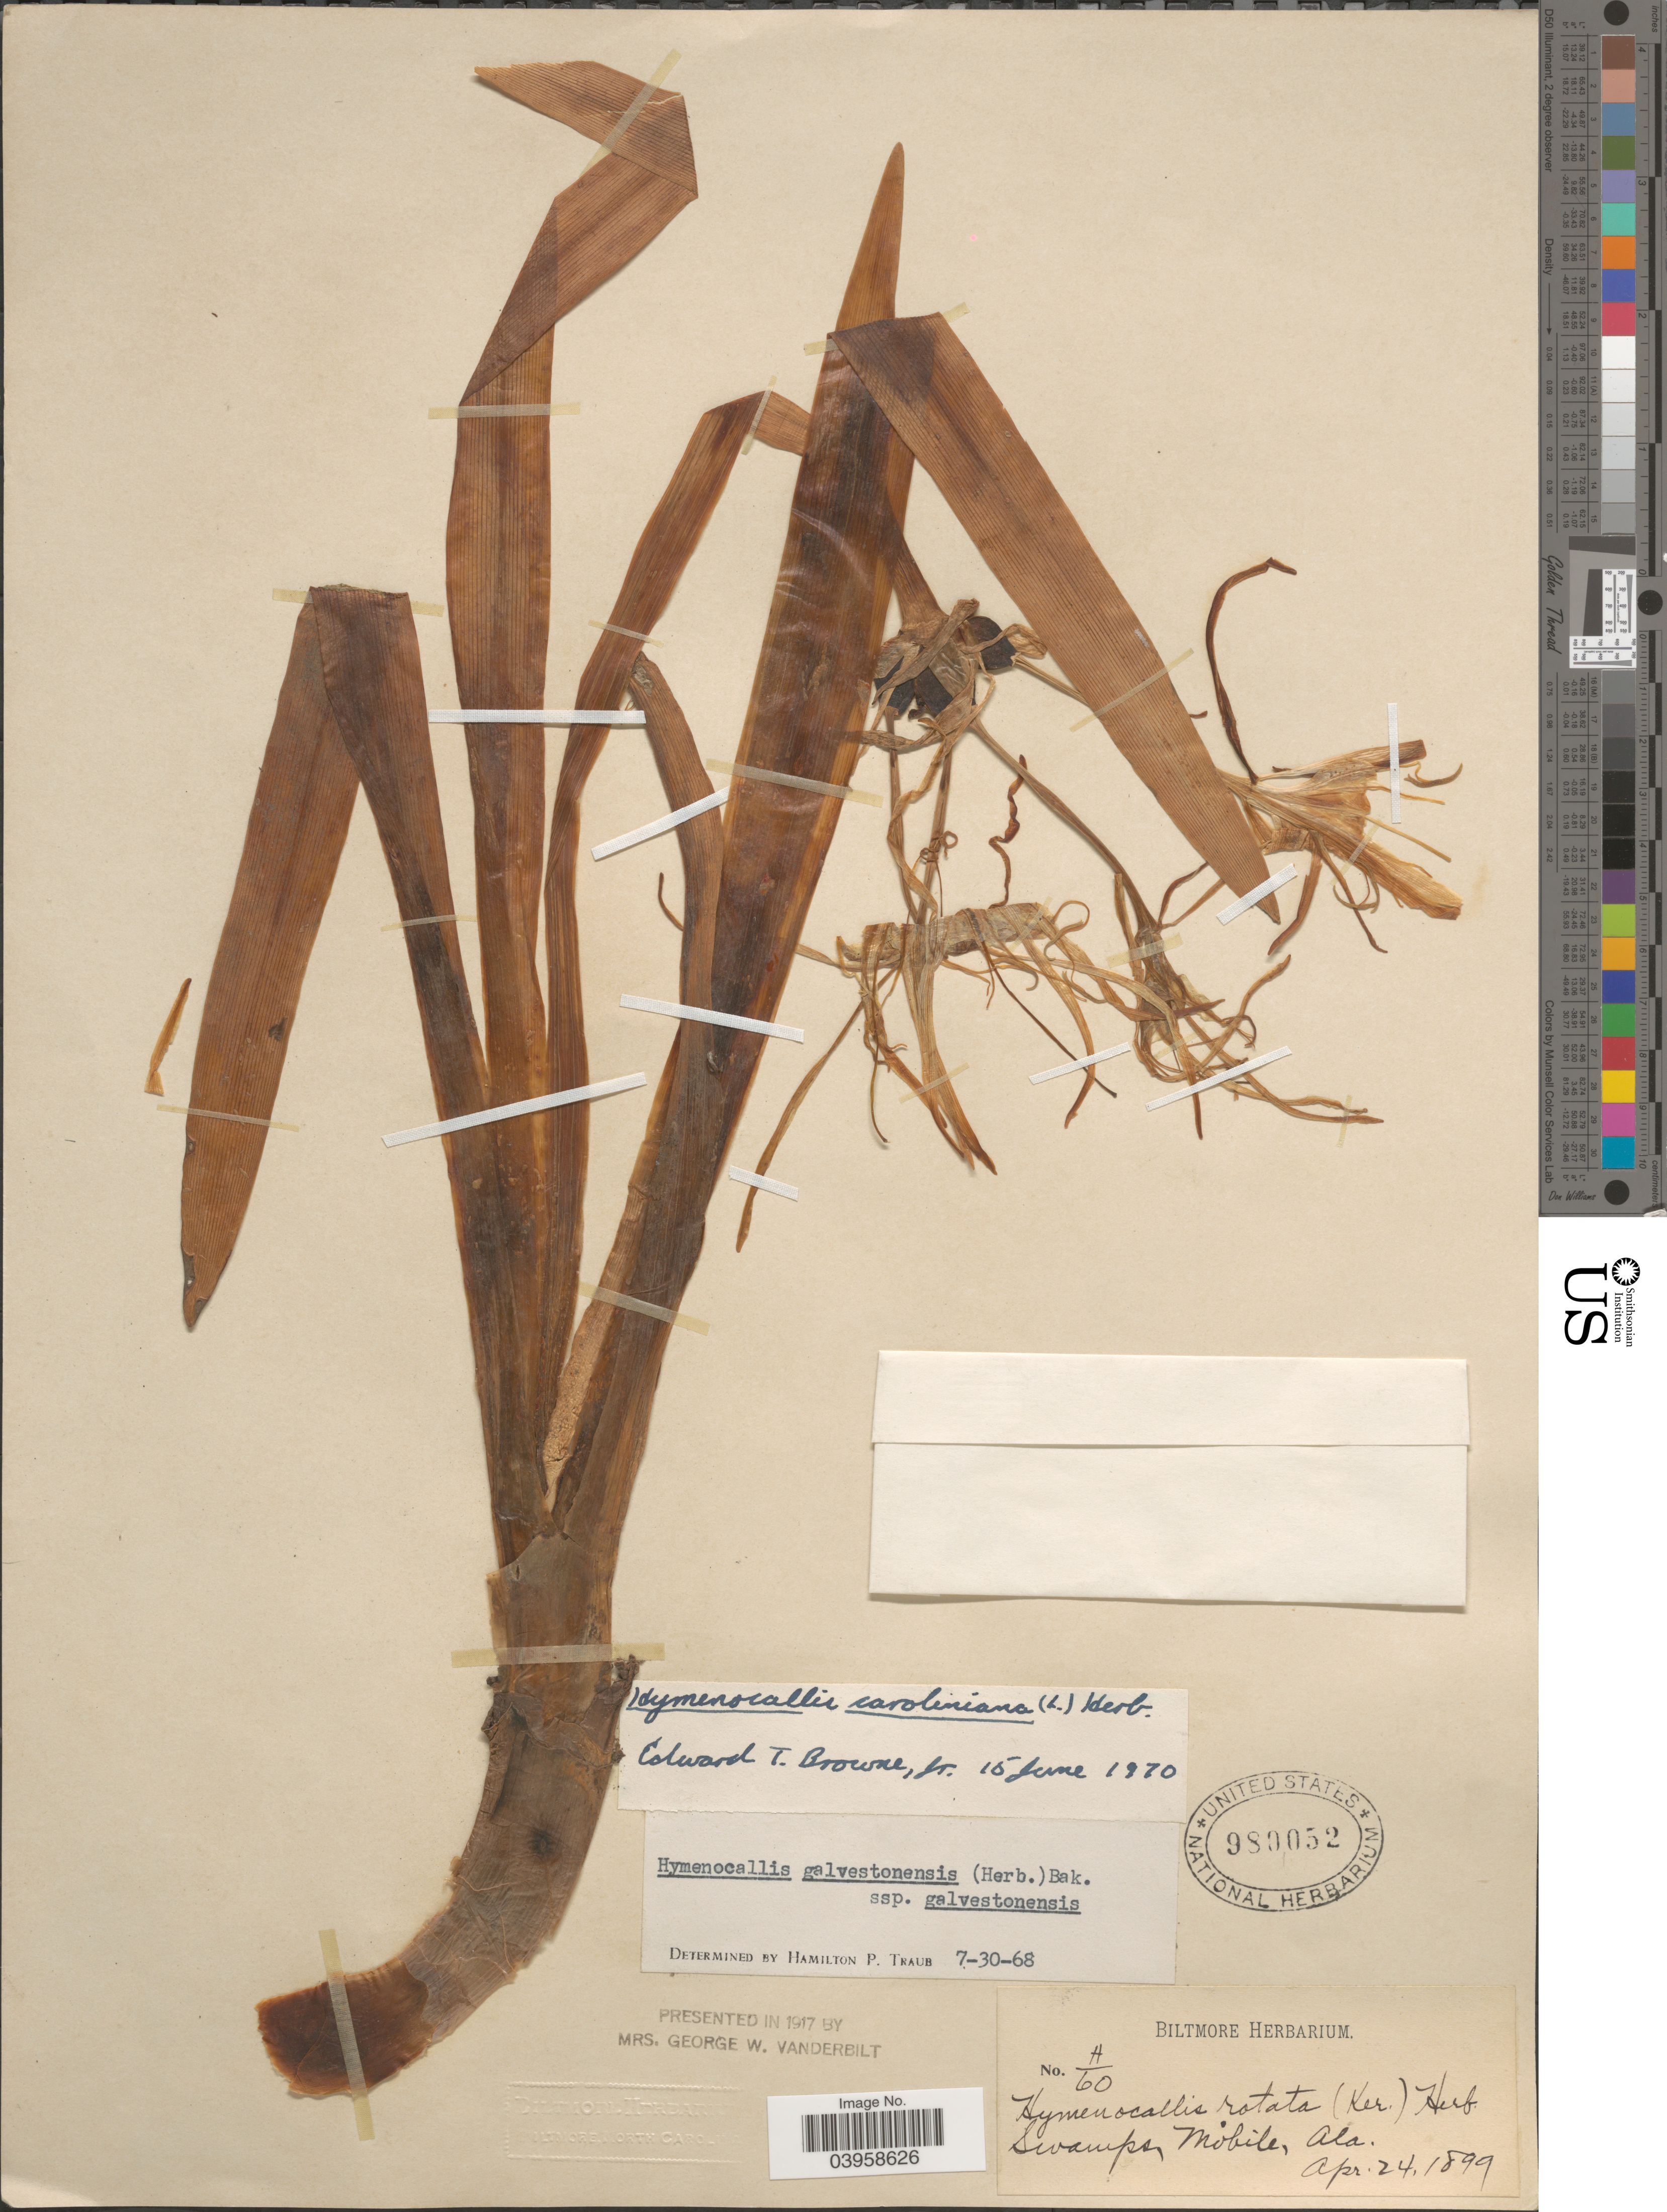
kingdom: Plantae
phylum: Tracheophyta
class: Liliopsida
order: Asparagales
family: Amaryllidaceae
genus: Hymenocallis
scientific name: Hymenocallis caroliniana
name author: (L.) Herb.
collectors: ex herb. Biltmore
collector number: A/60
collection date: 1899-04-24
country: United States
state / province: Alabama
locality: Mobile.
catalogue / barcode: US 980052